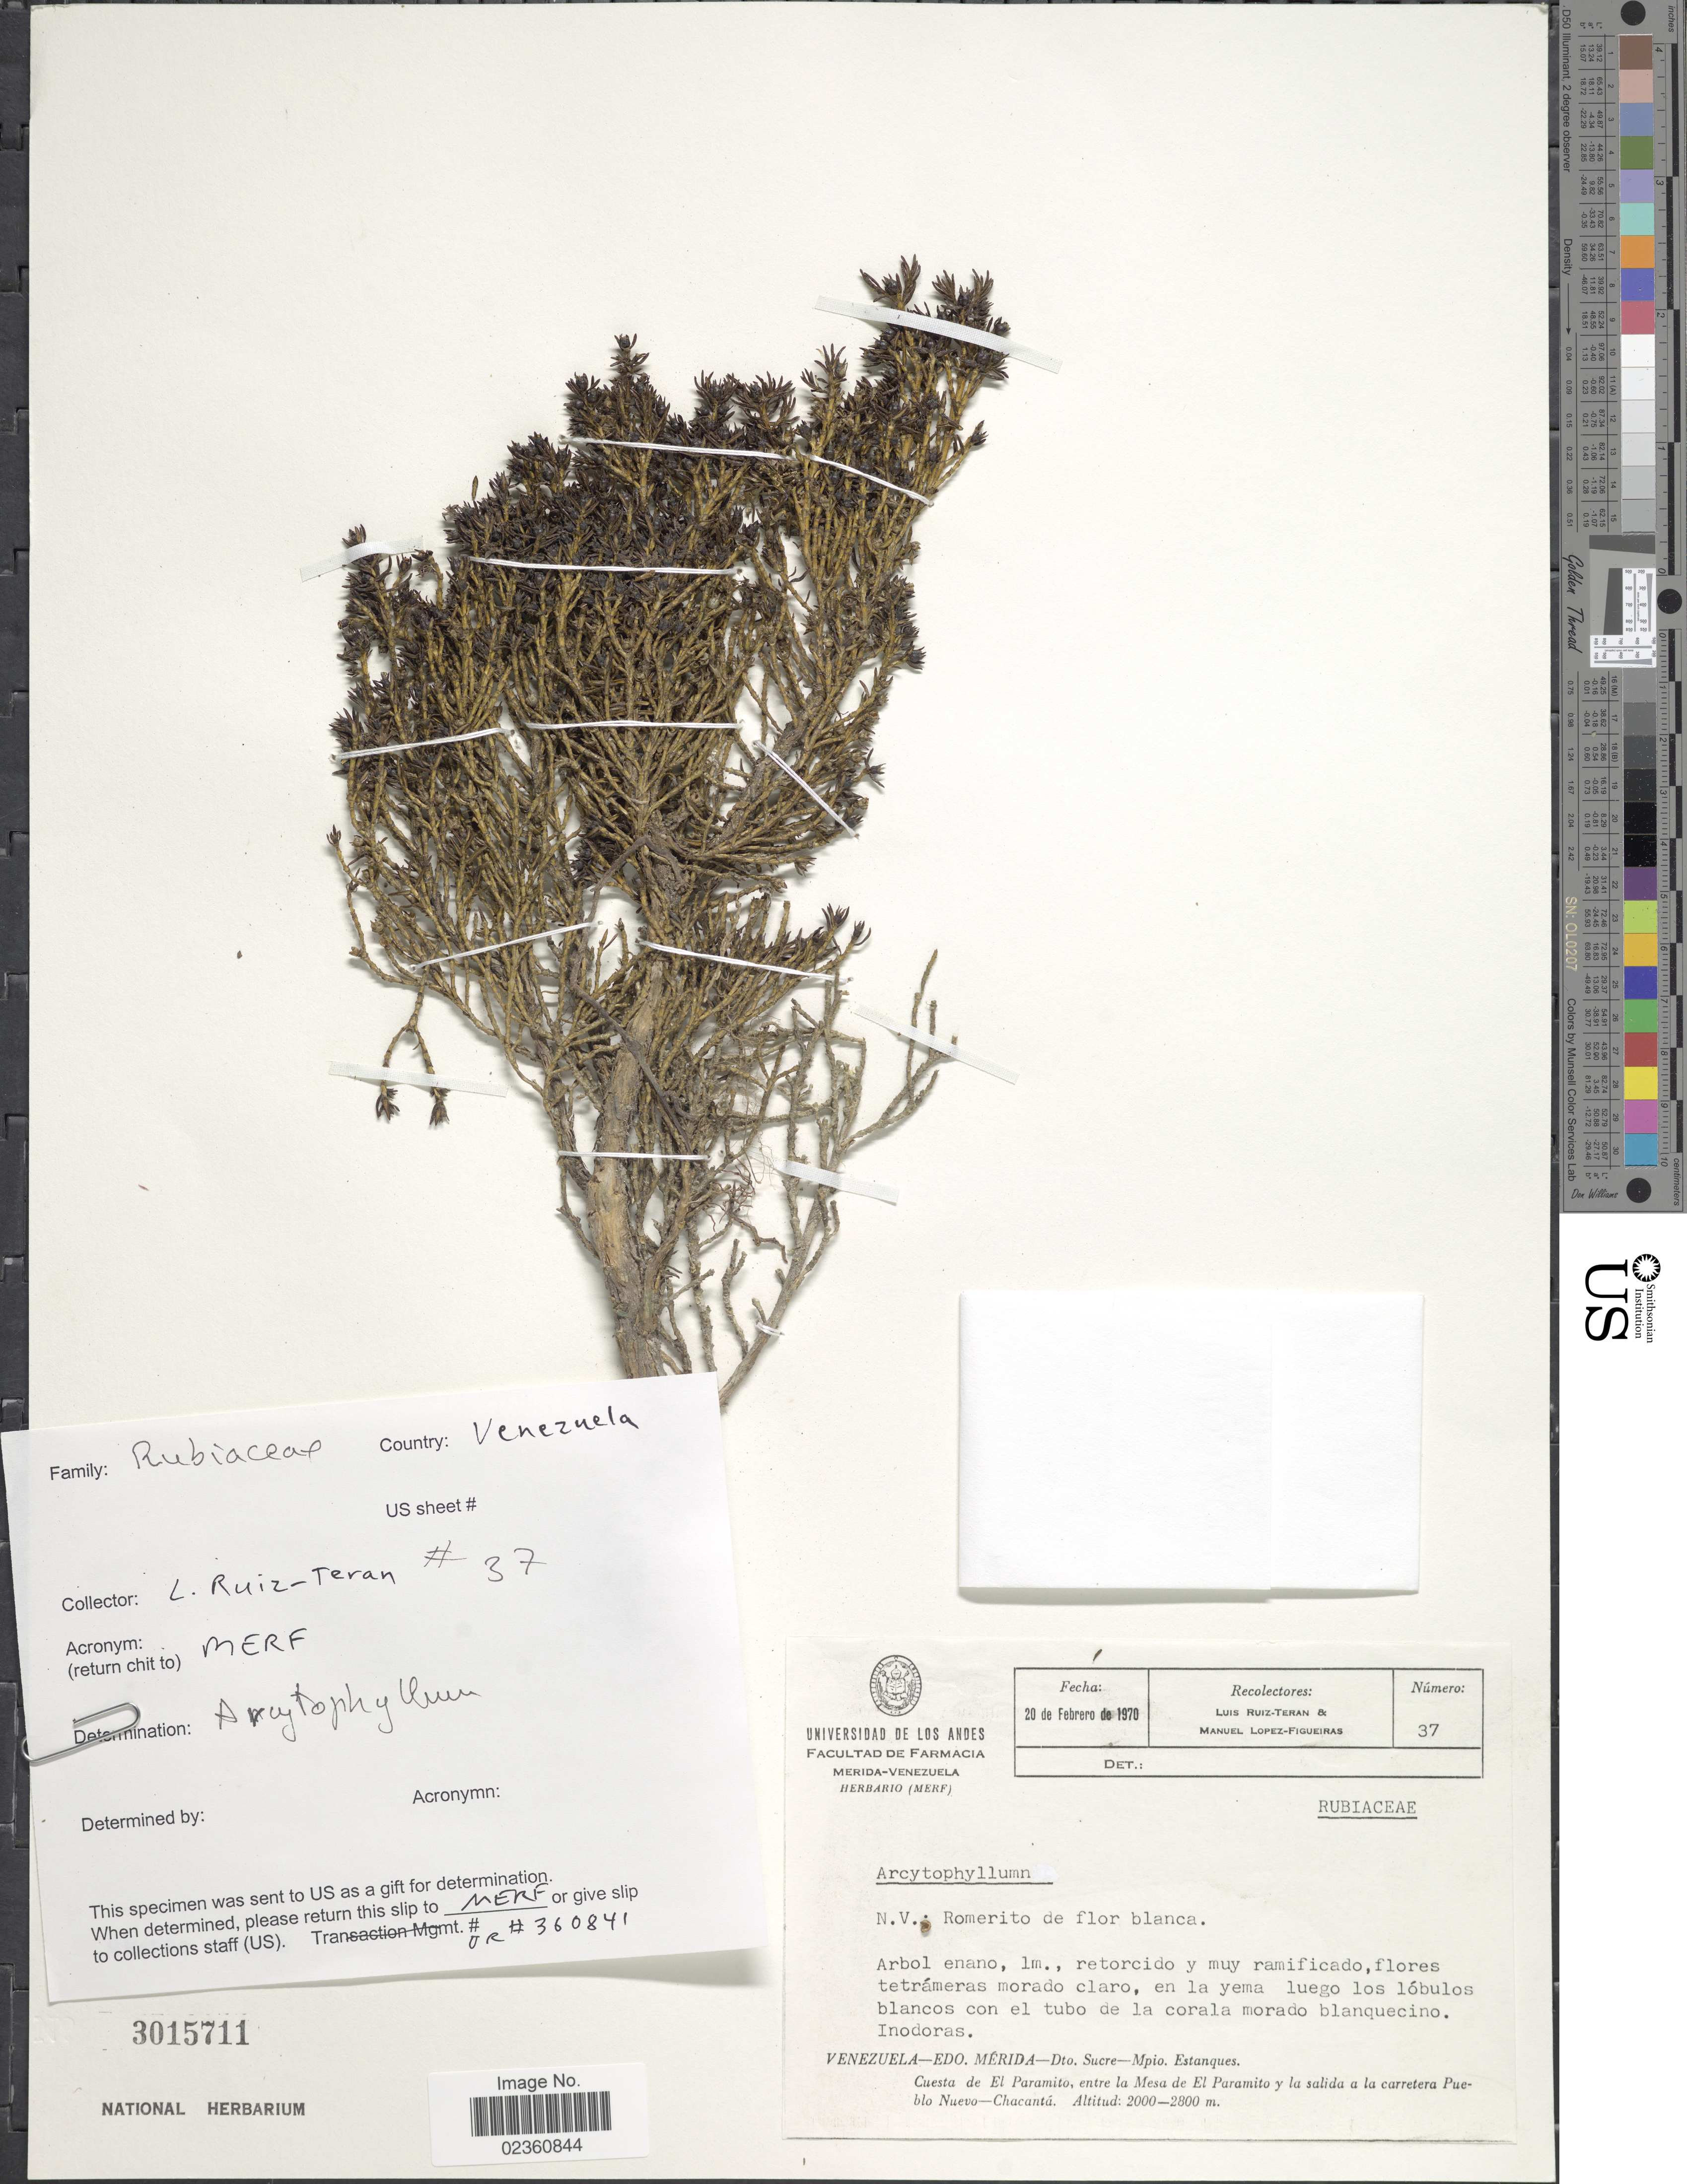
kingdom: Plantae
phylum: Tracheophyta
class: Magnoliopsida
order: Gentianales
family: Rubiaceae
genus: Arcytophyllum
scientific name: Arcytophyllum sp.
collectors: L. Teran & M. López Figueiras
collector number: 37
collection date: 1970-02-20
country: Venezuela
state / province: Mérida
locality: Edo. Mérida-Dto Sucre-Mpio Estanques, Cuesta de El Paramito, entre la Mesa de El Paramito y la salida a la carretera Pueblo Nuevo-Chacantá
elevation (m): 2000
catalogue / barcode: US 3015711